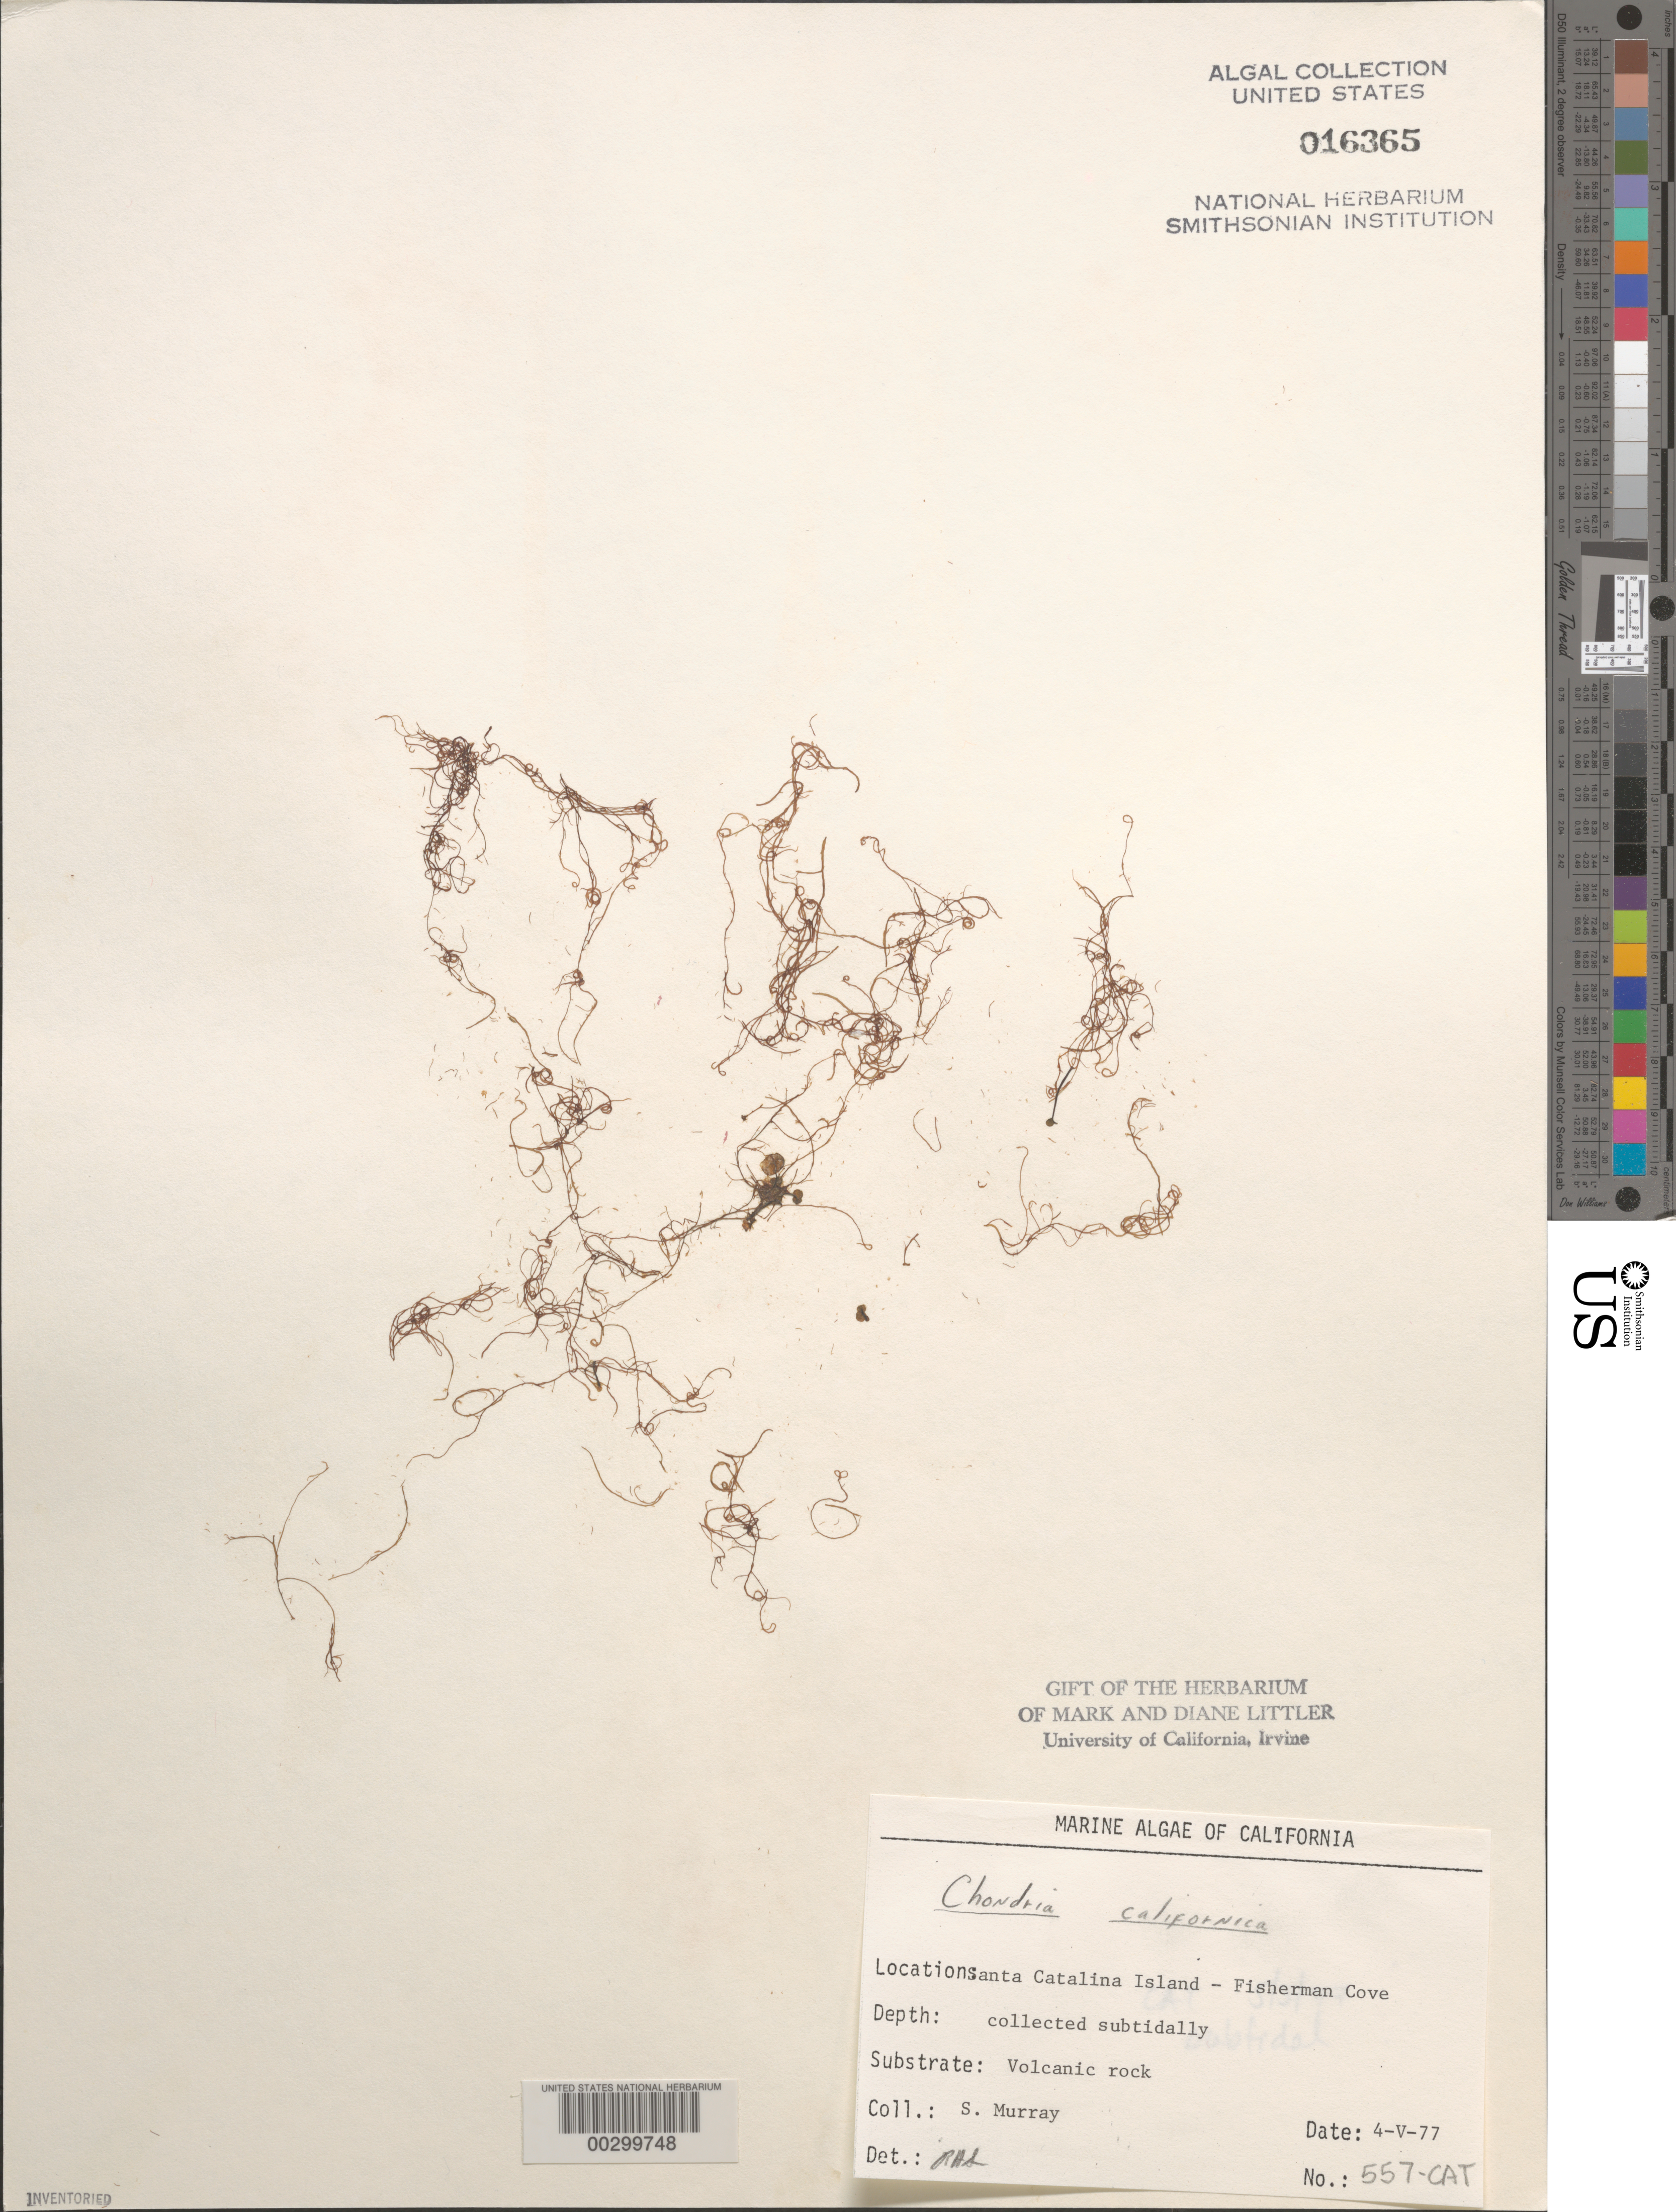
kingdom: Plantae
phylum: Rhodophyta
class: Florideophyceae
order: Ceramiales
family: Rhodomelaceae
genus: Chondria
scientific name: Chondria acrorhizophora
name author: Setch. & N.L. Gardner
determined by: Algae name updating Project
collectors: S. N. Murray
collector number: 557-cat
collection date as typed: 04 May 1977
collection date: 1977-05-04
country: United States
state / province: California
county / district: Los Angeles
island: Santa Catalina Island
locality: Fishermen Cove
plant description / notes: BLM-SOCALBIGHT Rocky Intertidal Survey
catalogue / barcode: US 16365